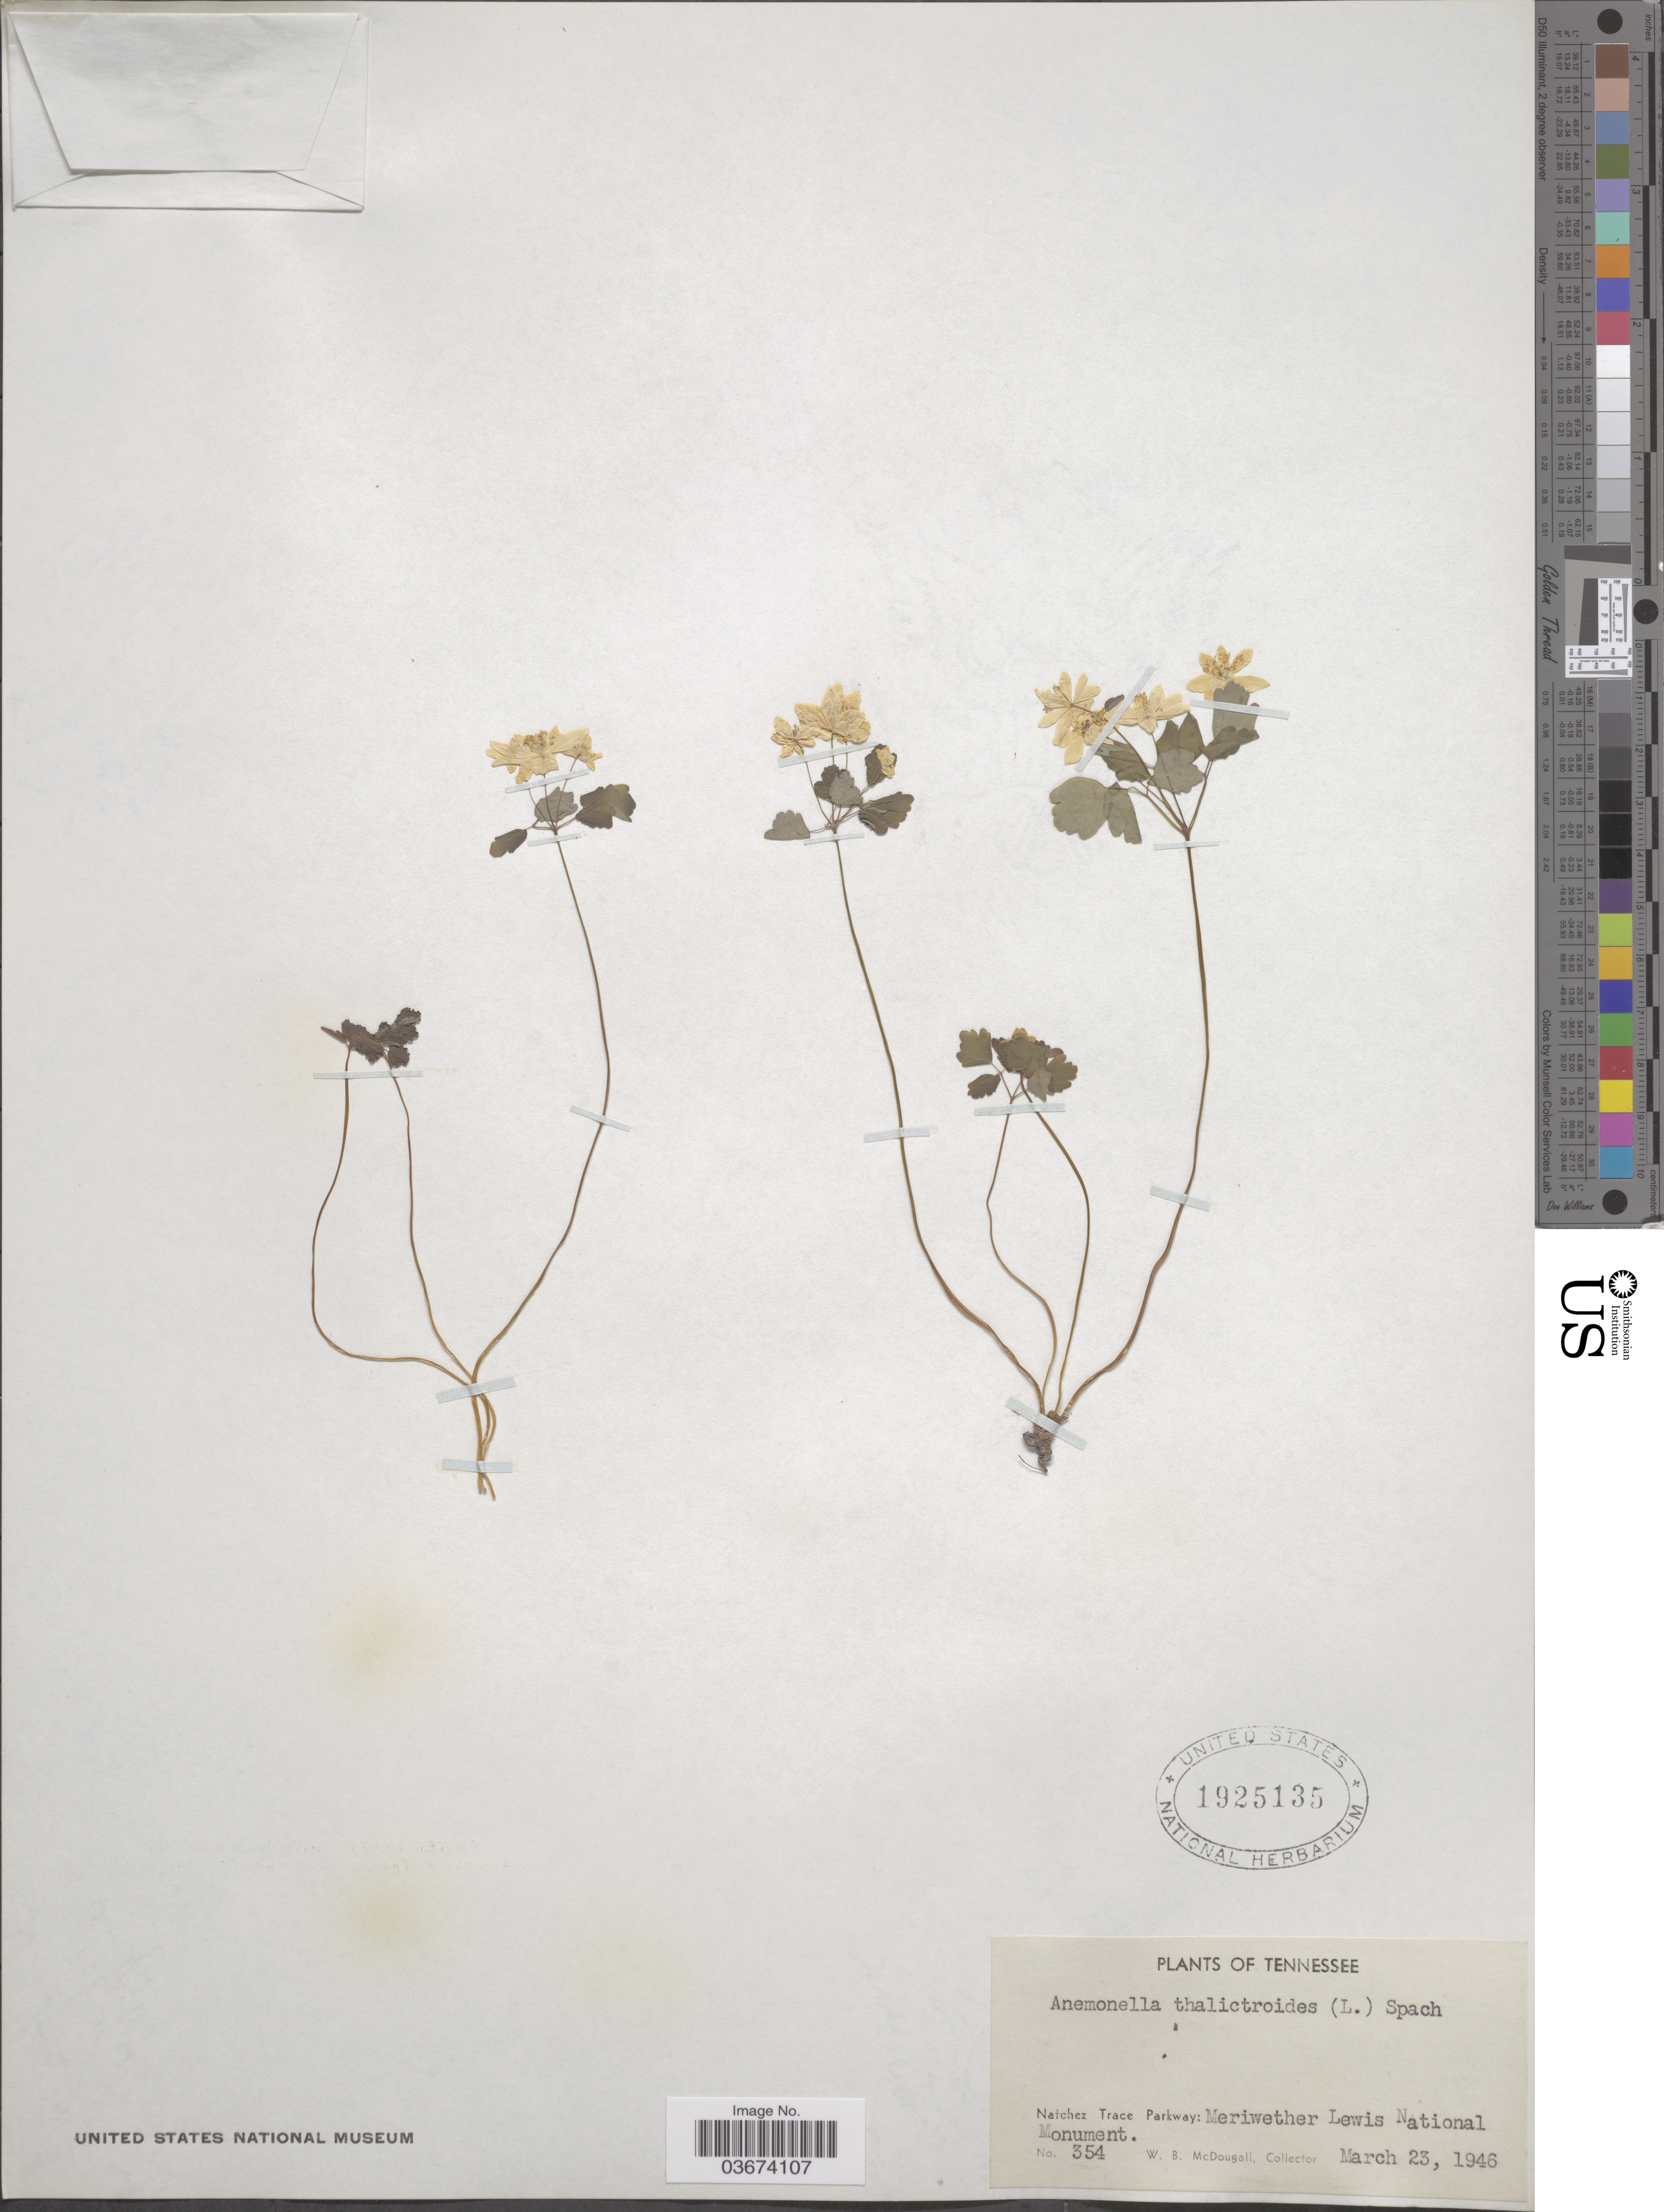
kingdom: Plantae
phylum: Tracheophyta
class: Magnoliopsida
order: Ranunculales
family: Ranunculaceae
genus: Thalictrum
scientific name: Thalictrum thalictroides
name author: (L.) A.J. Eames & B. Boivin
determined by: Strong, M. T., (US), Smithsonian Institution - National Museum of Natural History (UNITED STATES)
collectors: W. B. McDougall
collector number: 354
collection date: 1946-03-23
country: United States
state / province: Tennessee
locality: Natchez Trace Parkway: Meriwether Lewis National Monument.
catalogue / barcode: US 1925135